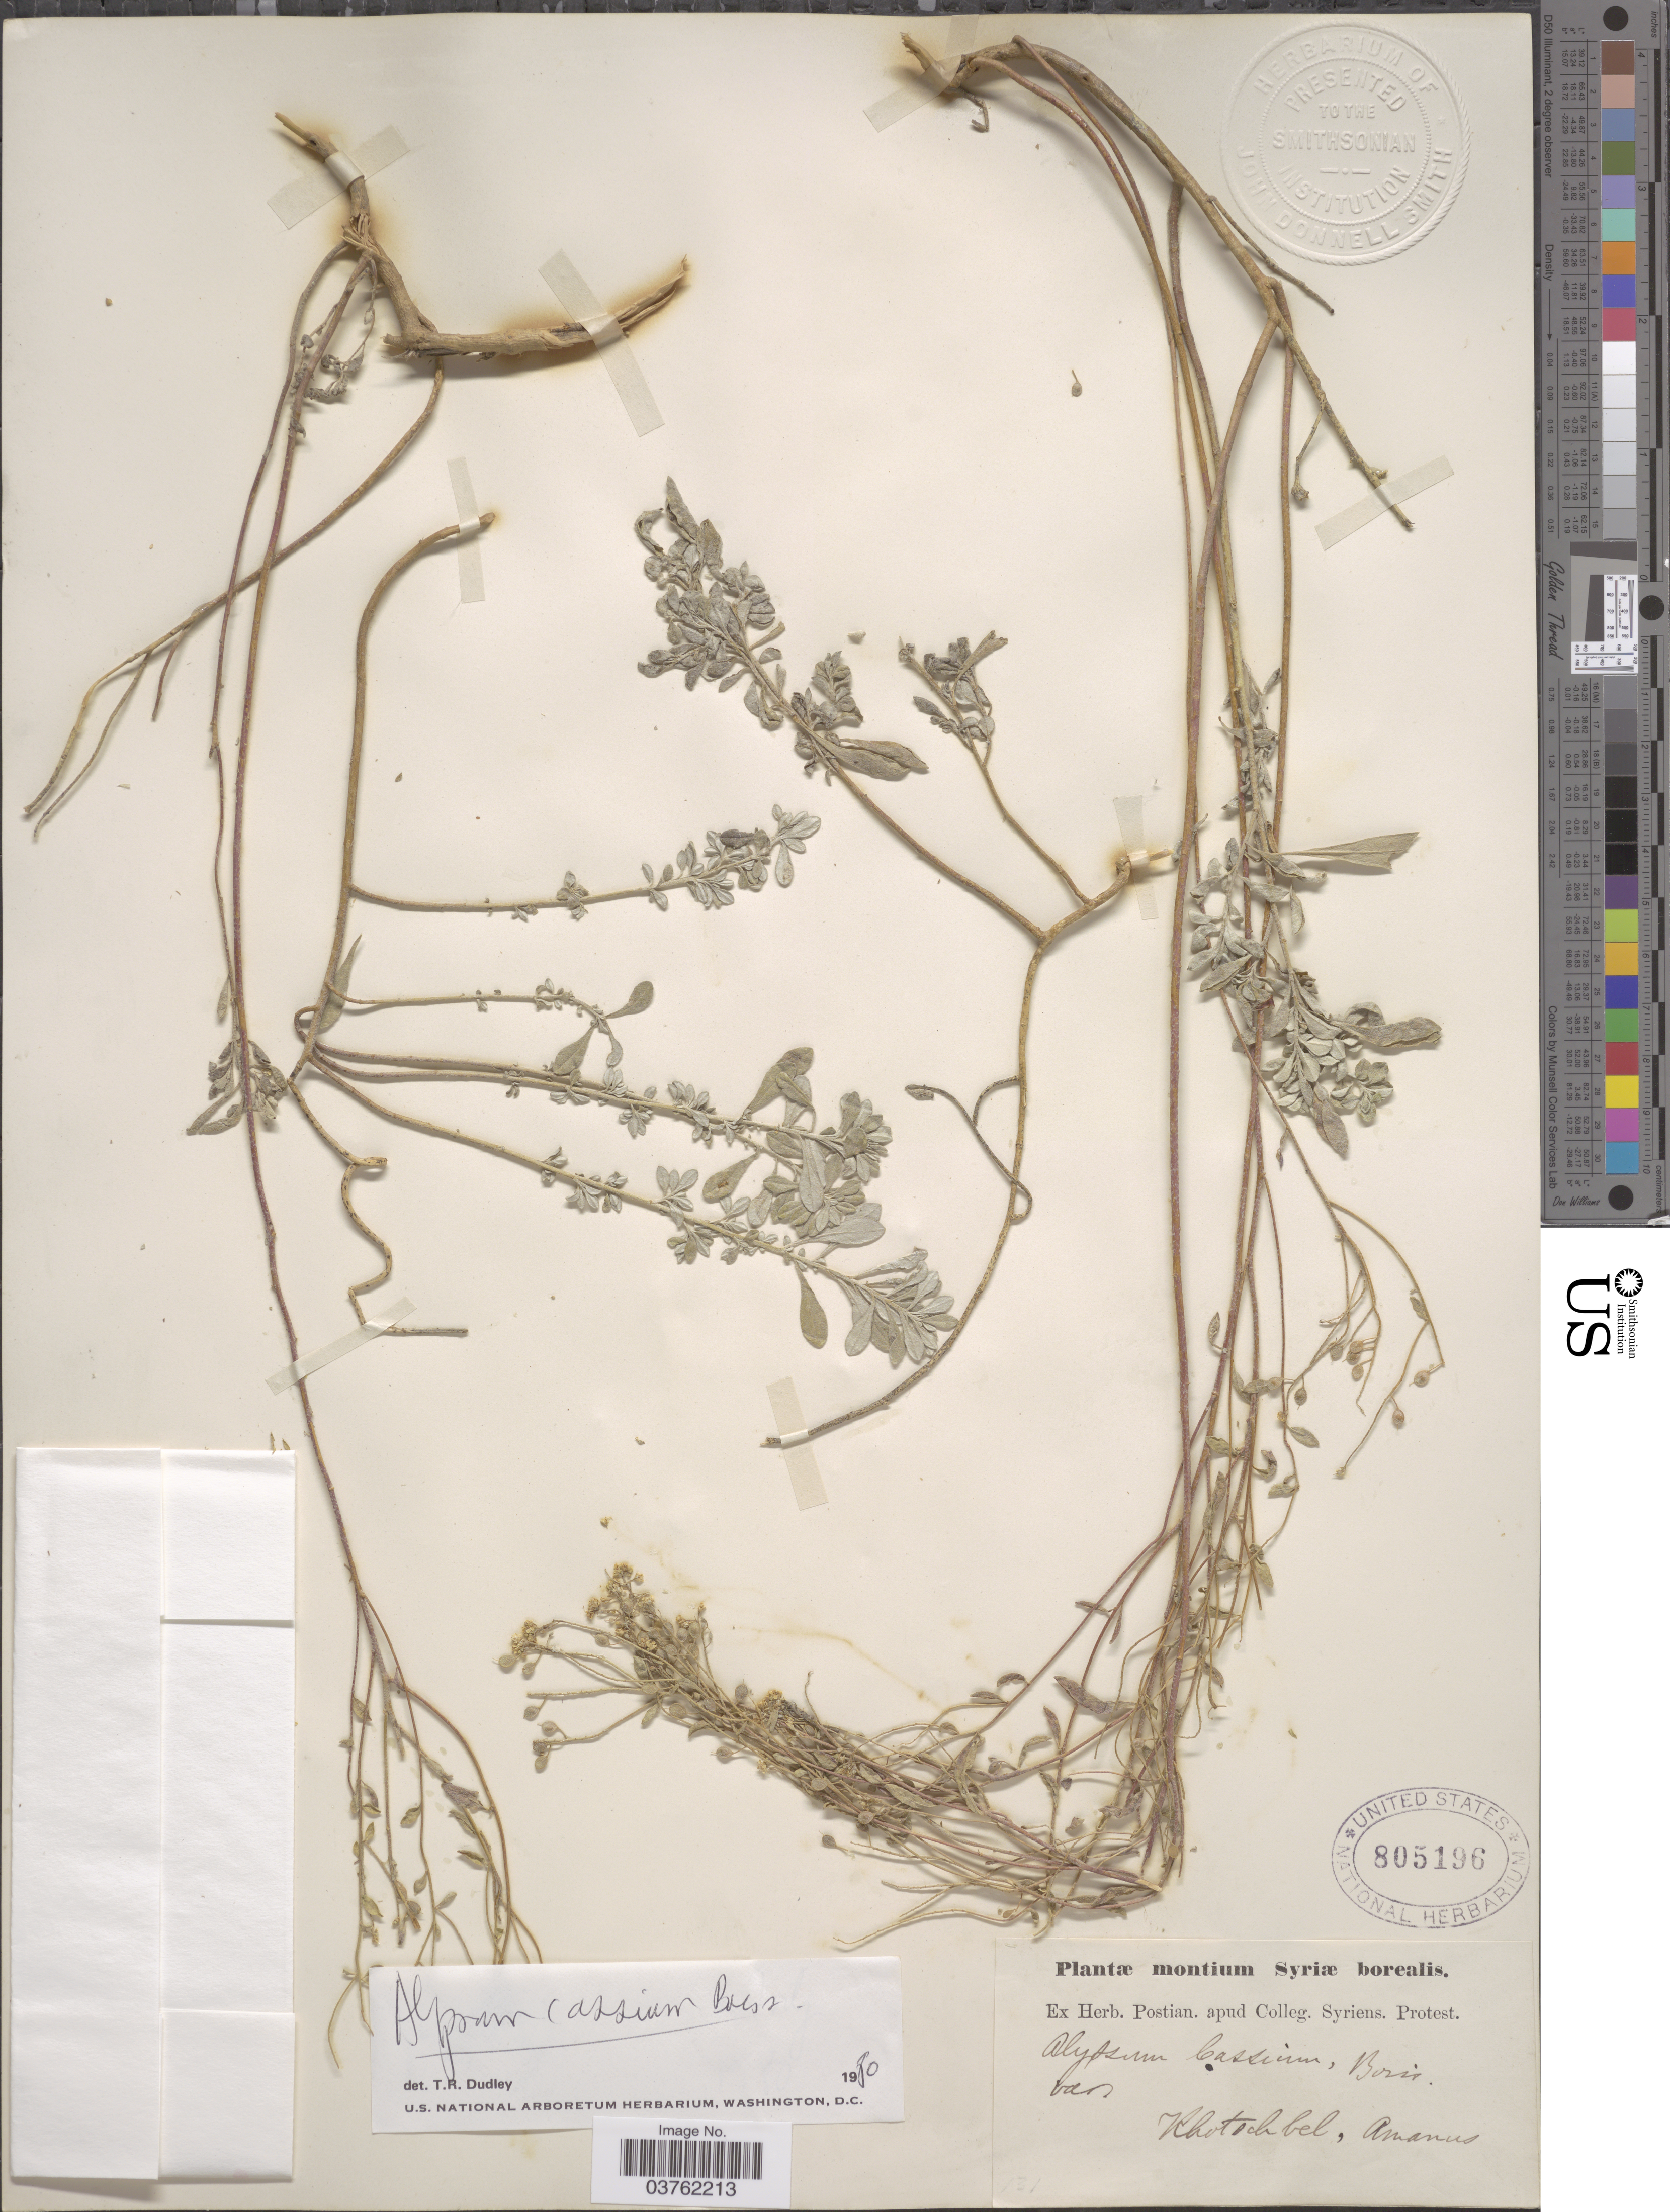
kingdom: Plantae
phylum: Tracheophyta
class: Magnoliopsida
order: Brassicales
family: Brassicaceae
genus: Alyssum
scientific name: Alyssum cassium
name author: Boiss. & Heldr.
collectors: ex herb. Postian. apud Colleg. Syriens. Protest. USE "Fannie P. A. Shepard" (10308853) AS PRIMARY COLLECTOR INSTEAD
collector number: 131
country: Syria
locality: Montium Syriæ borealis. Khotschbel, Amanus.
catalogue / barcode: US 805196